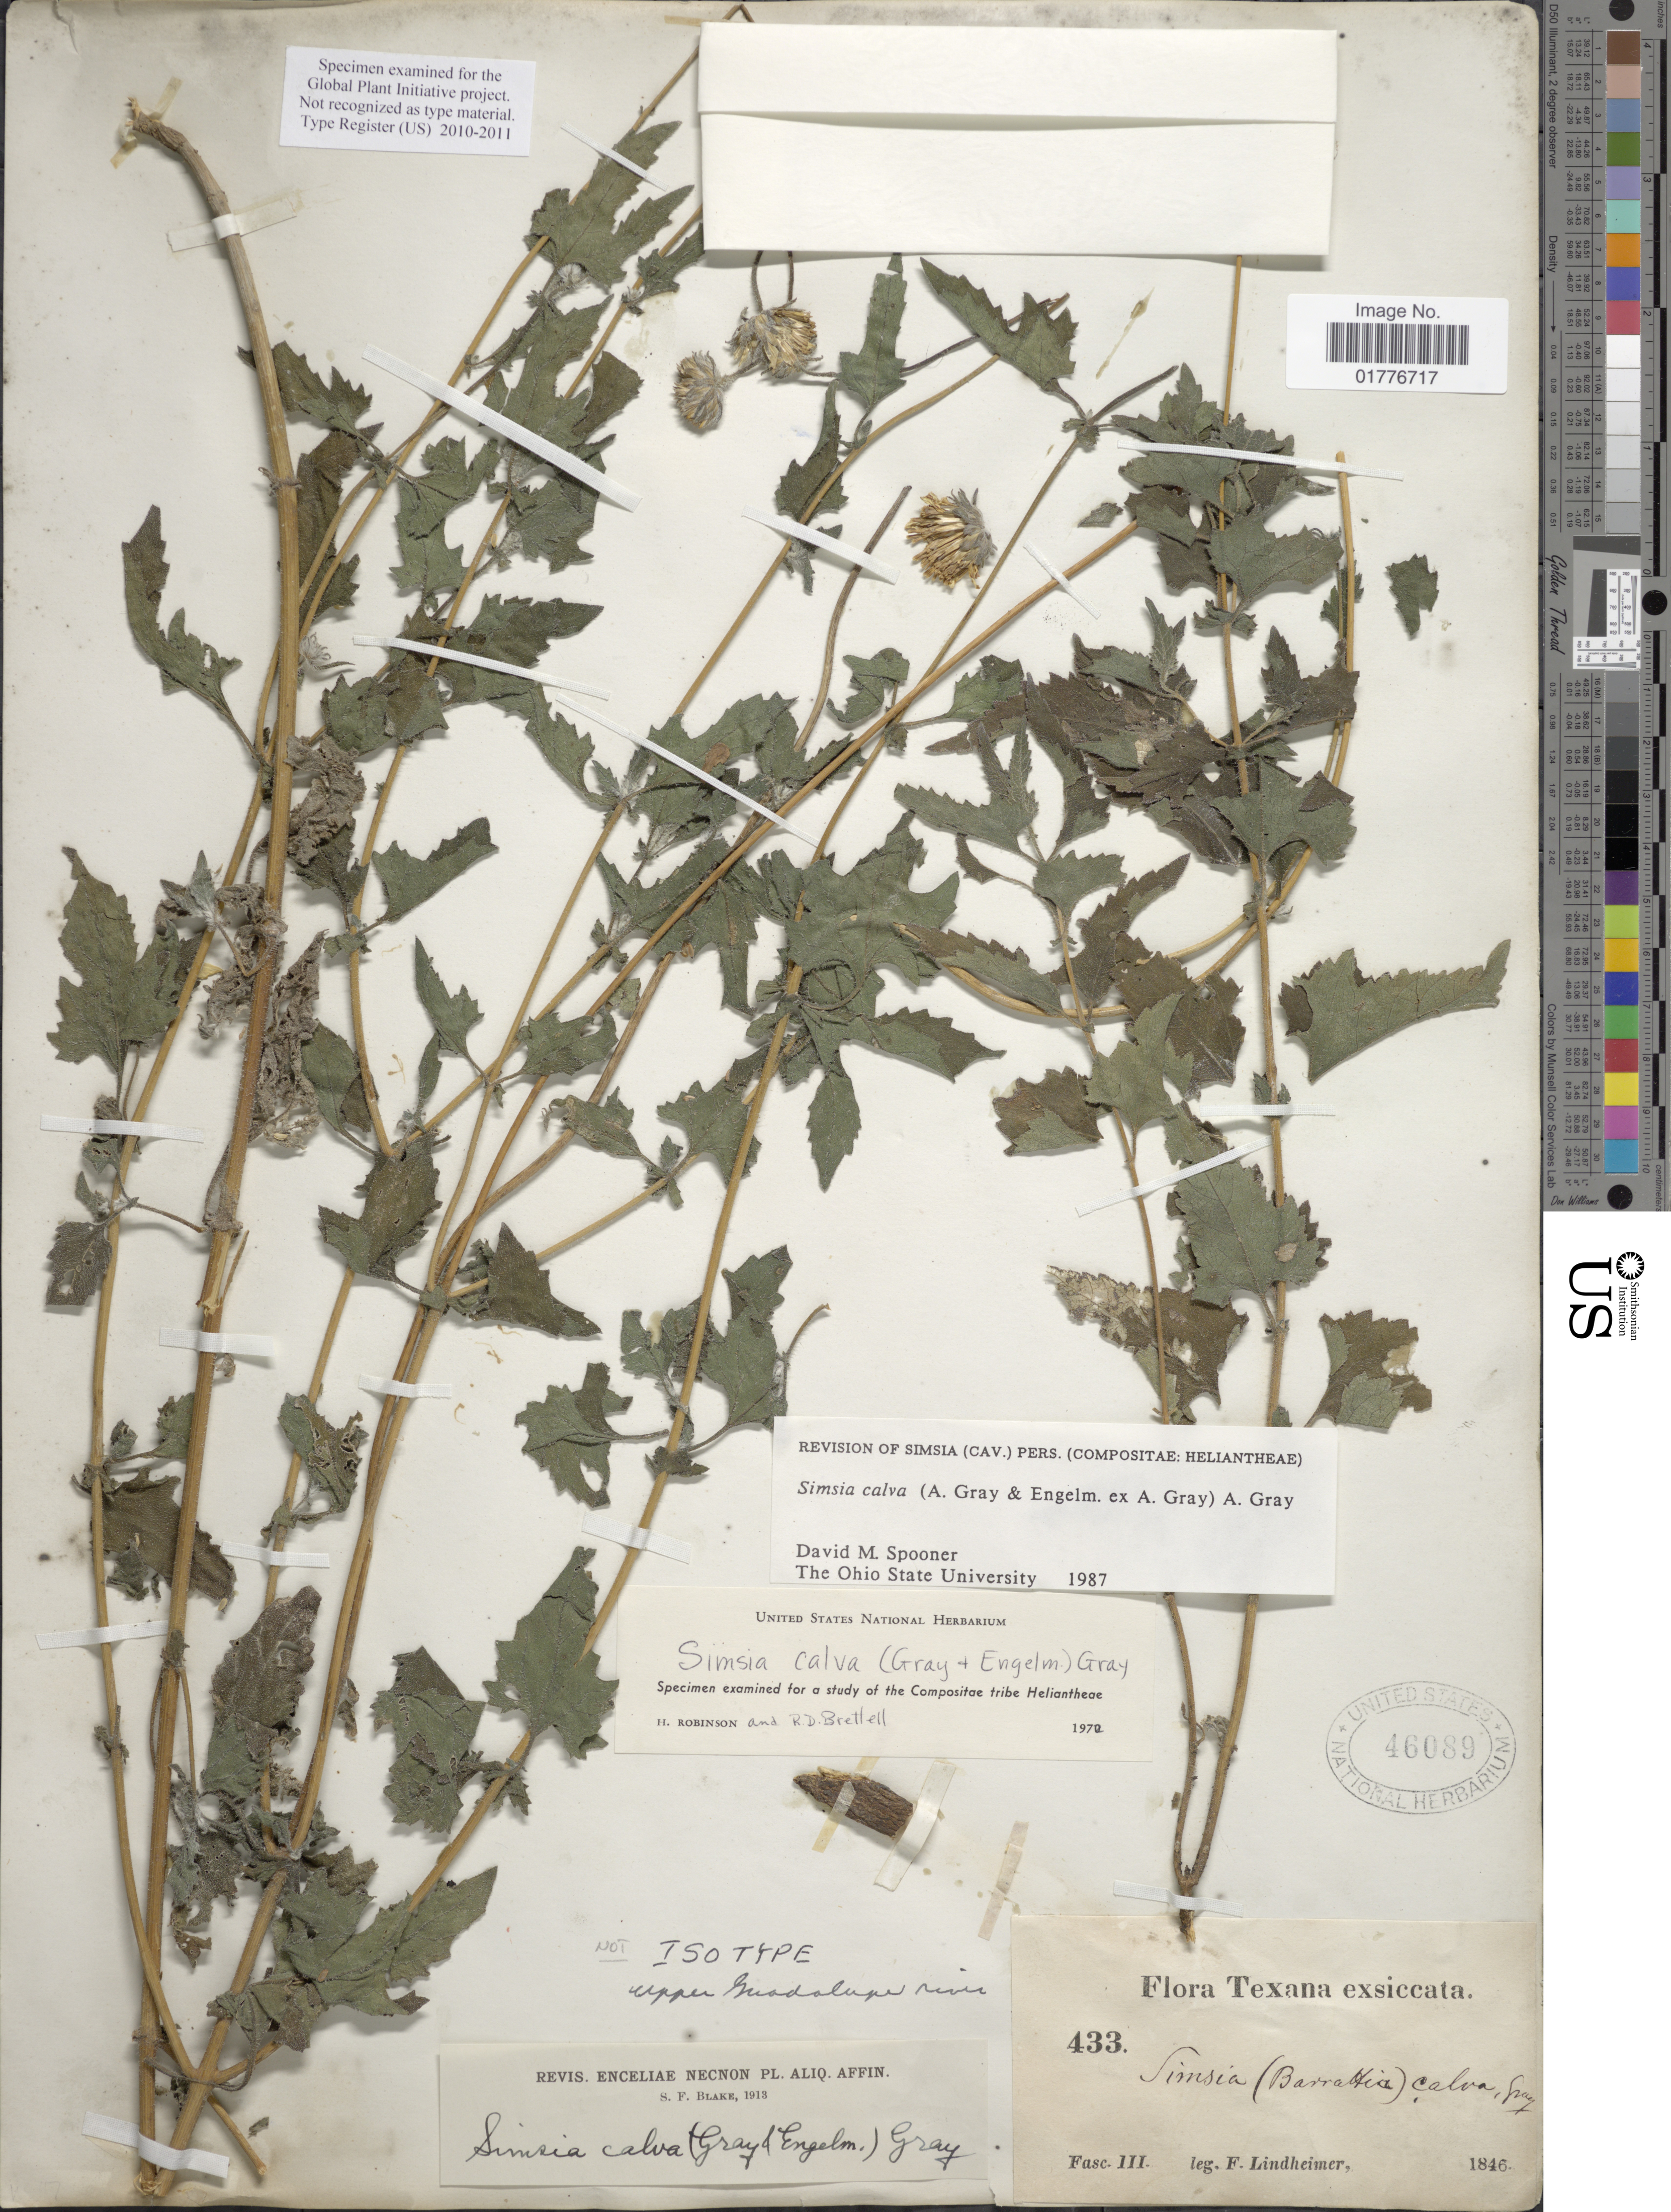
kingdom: Plantae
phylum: Tracheophyta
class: Magnoliopsida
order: Asterales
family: Asteraceae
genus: Simsia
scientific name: Simsia calva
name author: A. Gray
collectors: F. Lindheimer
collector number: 433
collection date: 1846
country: United States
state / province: Texas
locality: Fasc. III [unsure placement]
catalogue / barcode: US 46089